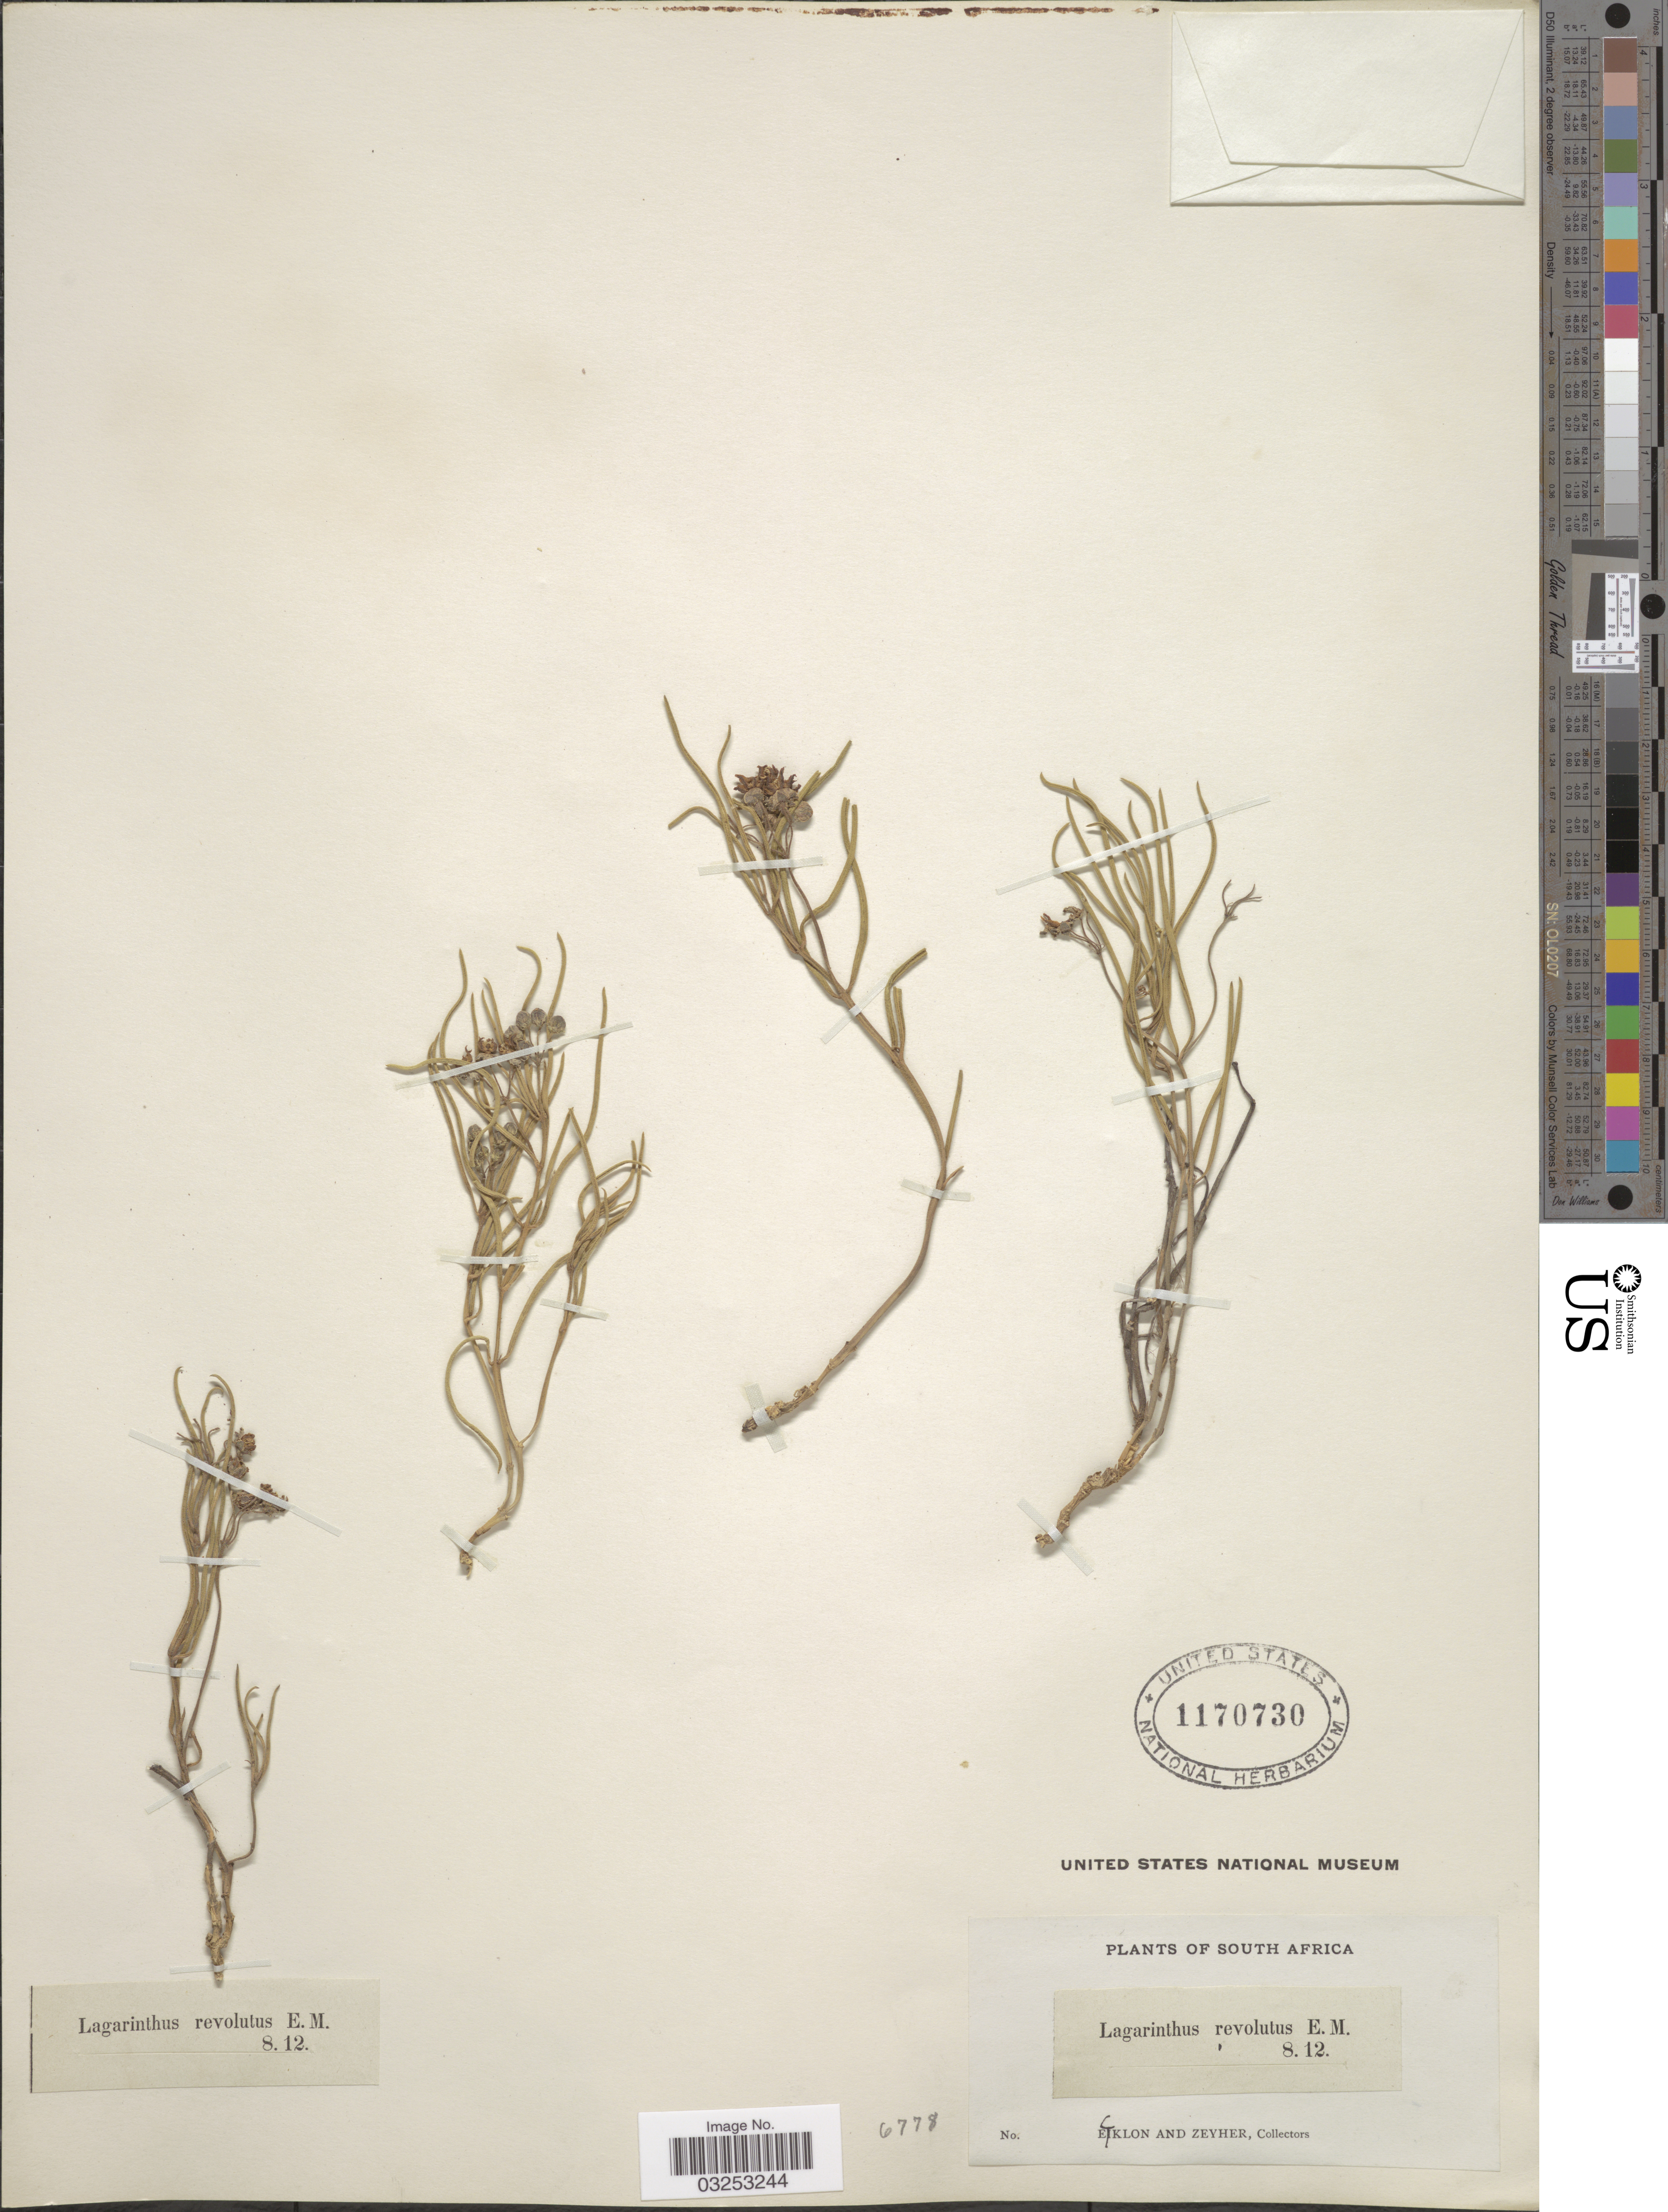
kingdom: Plantae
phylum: Tracheophyta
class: Magnoliopsida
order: Gentianales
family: Apocynaceae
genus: Asclepias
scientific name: Asclepias stellifera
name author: Schltr.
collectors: -. Ecklon & -. Zeyher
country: South Africa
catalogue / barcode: US 1170730